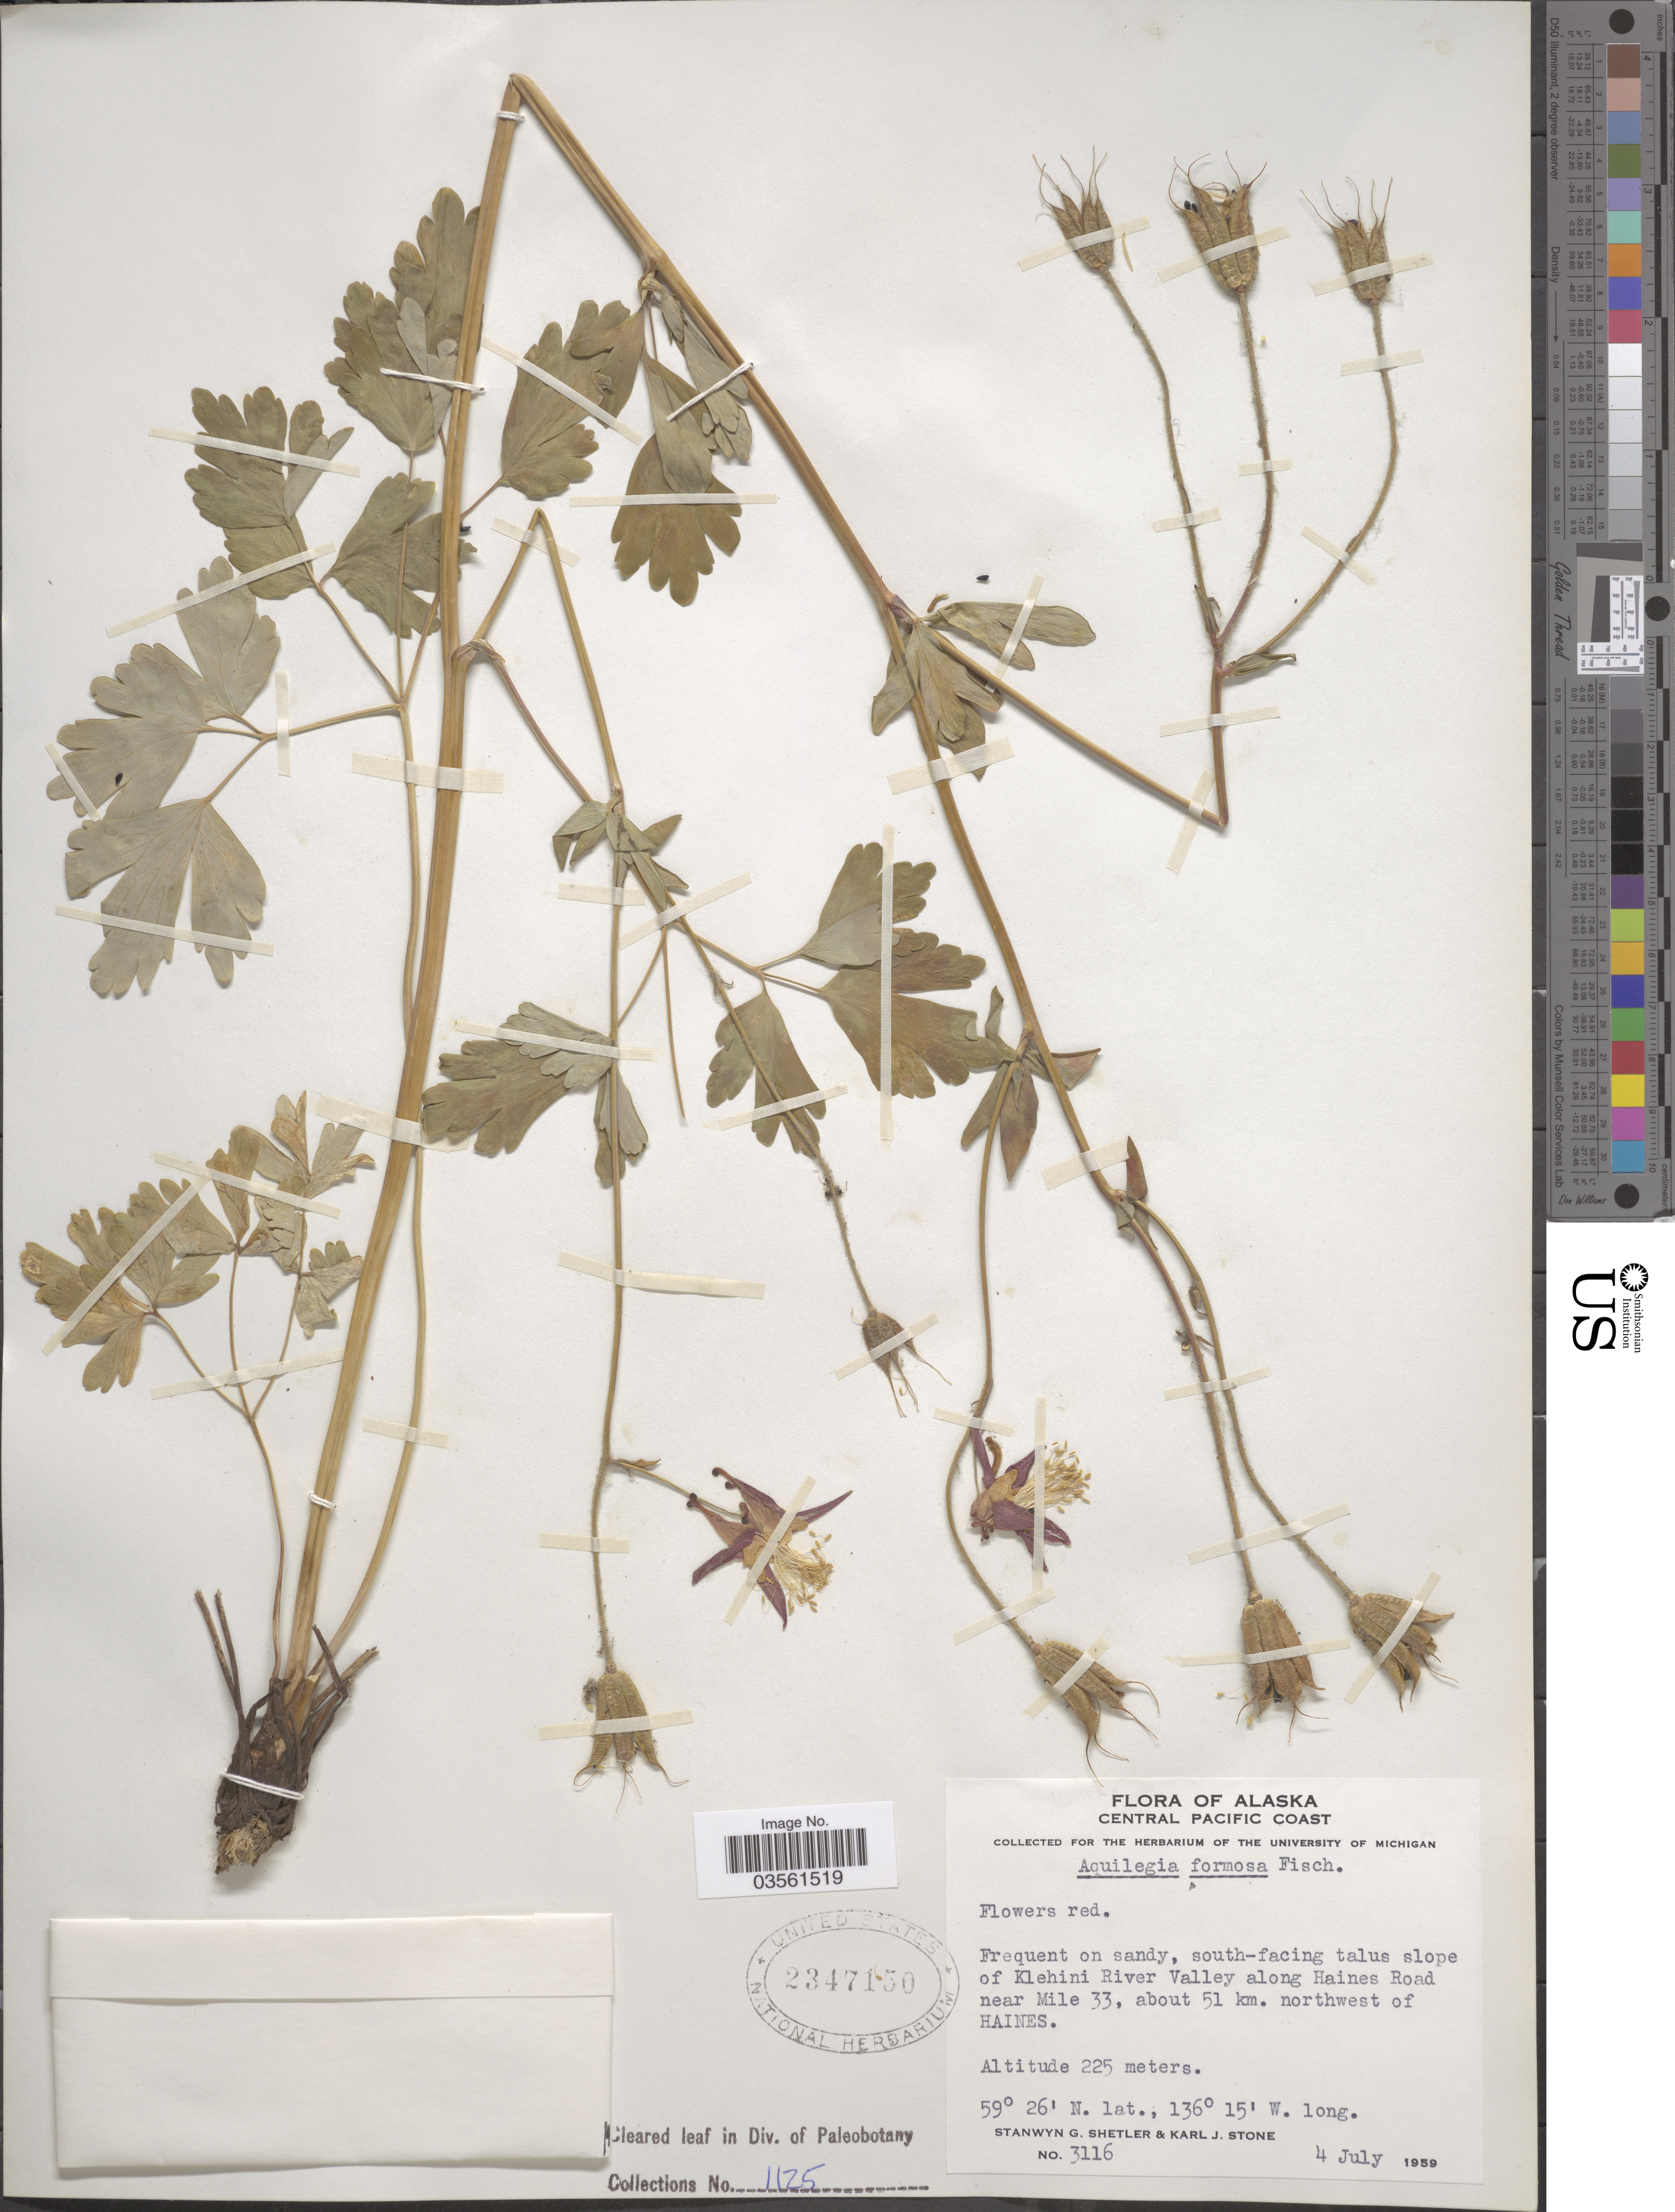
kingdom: Plantae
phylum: Tracheophyta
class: Magnoliopsida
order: Ranunculales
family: Ranunculaceae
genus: Aquilegia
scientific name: Aquilegia formosa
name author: Fisch. ex DC.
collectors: S. Shetler & K. J. Stone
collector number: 3116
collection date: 1959-07-04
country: United States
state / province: Alaska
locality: Frequent on sandy, south-facing talus slope of Klehini River Valley along Haines Road near Mile 33, about 51 km. northwest of Haines.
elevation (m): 225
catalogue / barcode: US 2347150